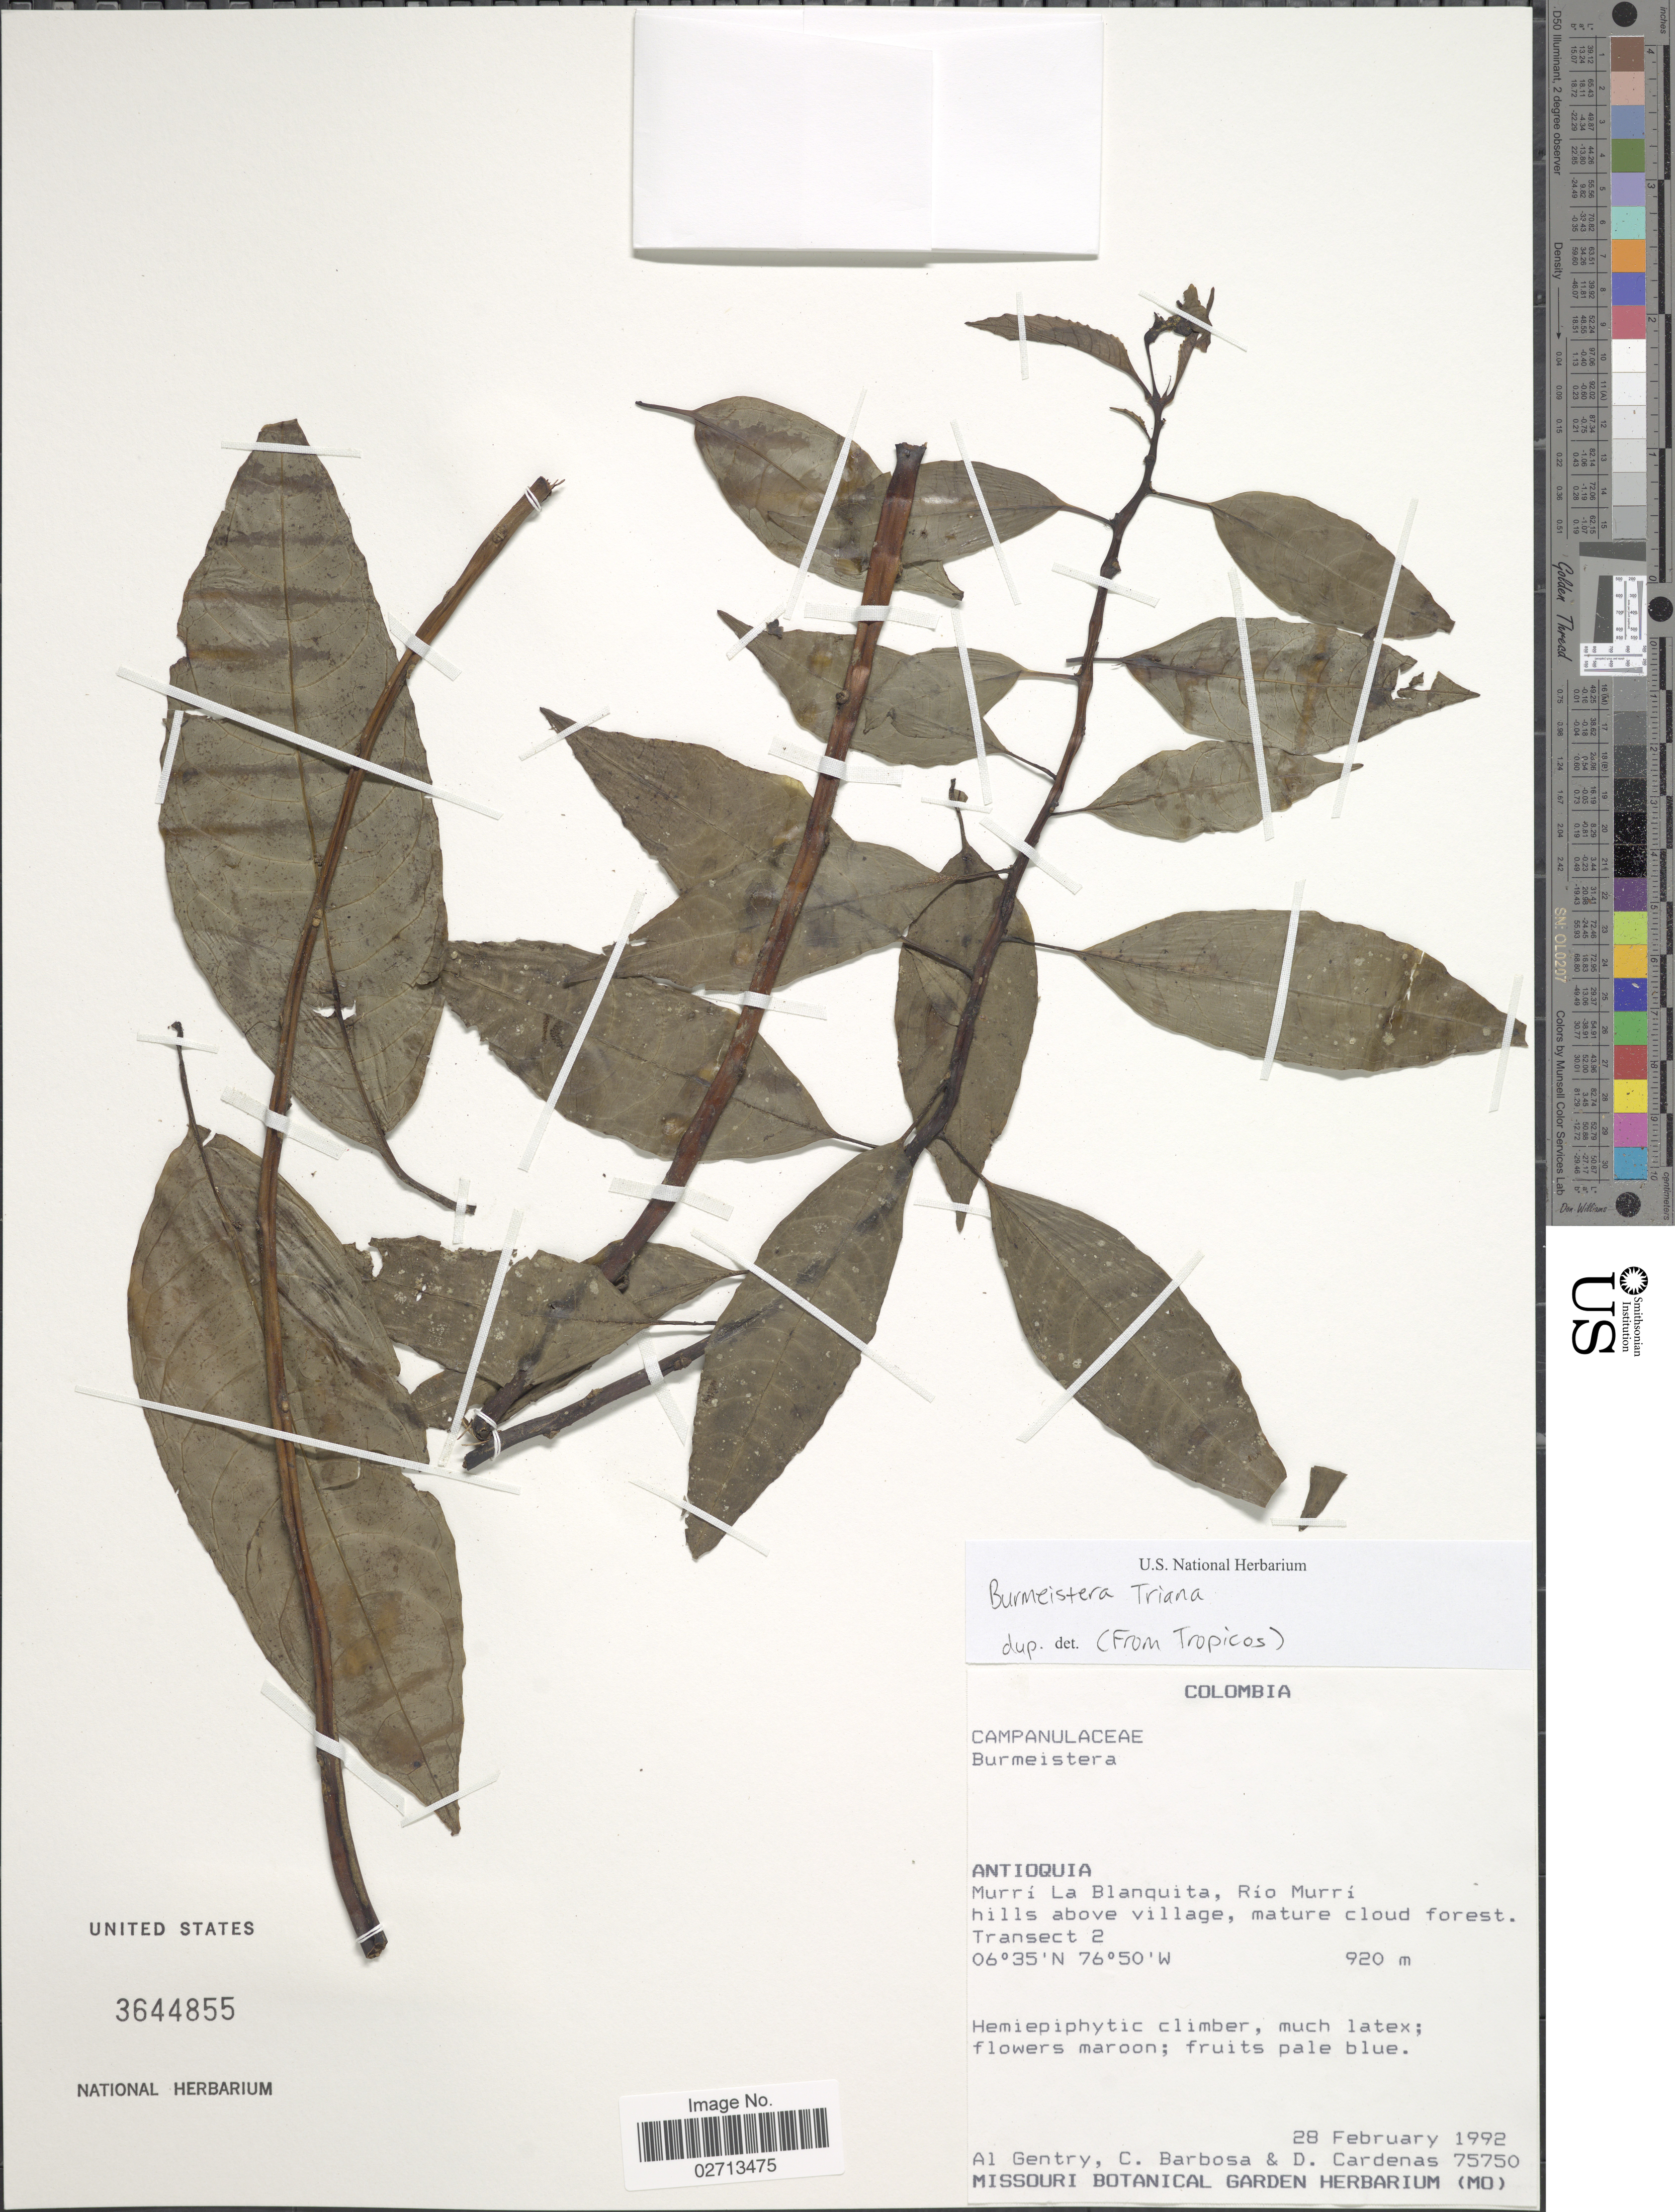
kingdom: Plantae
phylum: Tracheophyta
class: Magnoliopsida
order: Asterales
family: Campanulaceae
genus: Burmeistera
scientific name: Burmeistera sp.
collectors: A. H. Gentry, C. E. Barbosa & D. Cardenas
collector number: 75750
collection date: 1992-02-28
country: Colombia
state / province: Antioquia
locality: Murrí La Blanquita, Río Murrí hills above village, mature cloud forest. Transect 2.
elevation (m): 920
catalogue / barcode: US 3644855